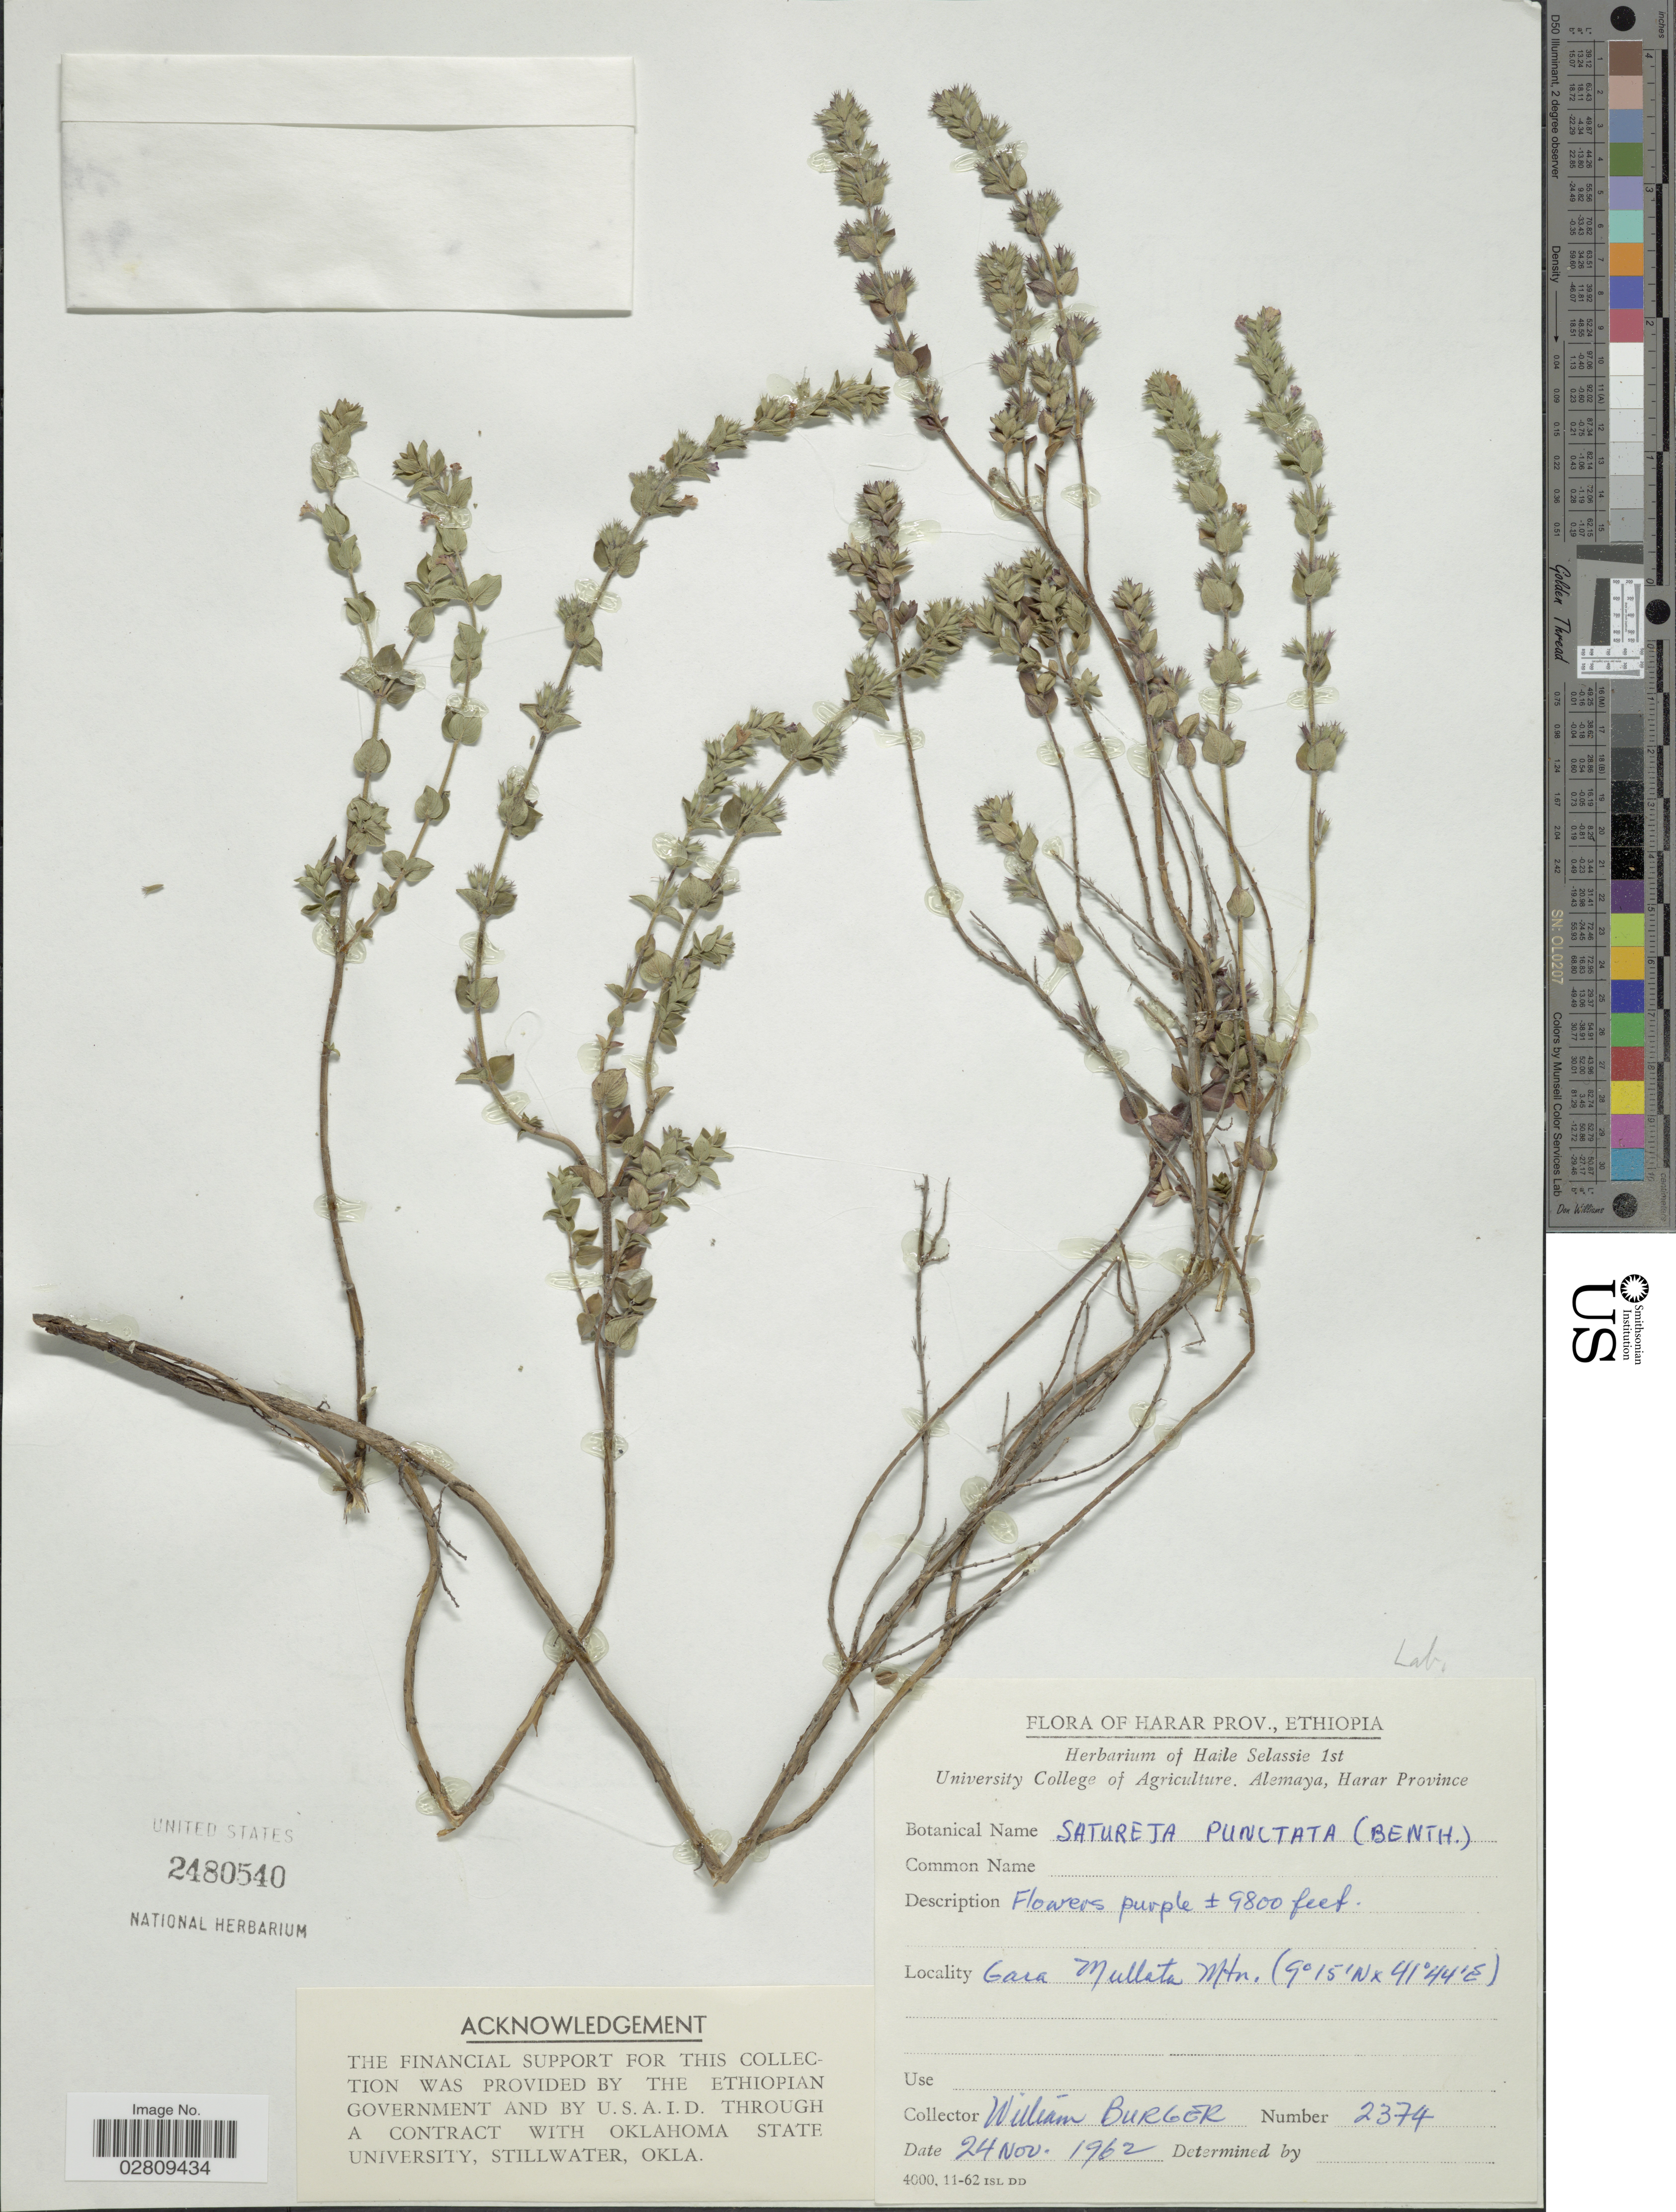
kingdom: Plantae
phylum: Tracheophyta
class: Magnoliopsida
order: Lamiales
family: Lamiaceae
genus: Satureja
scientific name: Satureja punctata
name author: (Benth.) R. Br. ex Briq.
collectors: W. Burger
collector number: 2374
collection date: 1962-11-24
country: Ethiopia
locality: Harar Prov. Gara Mullata Mtn.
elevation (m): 2987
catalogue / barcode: US 2480540